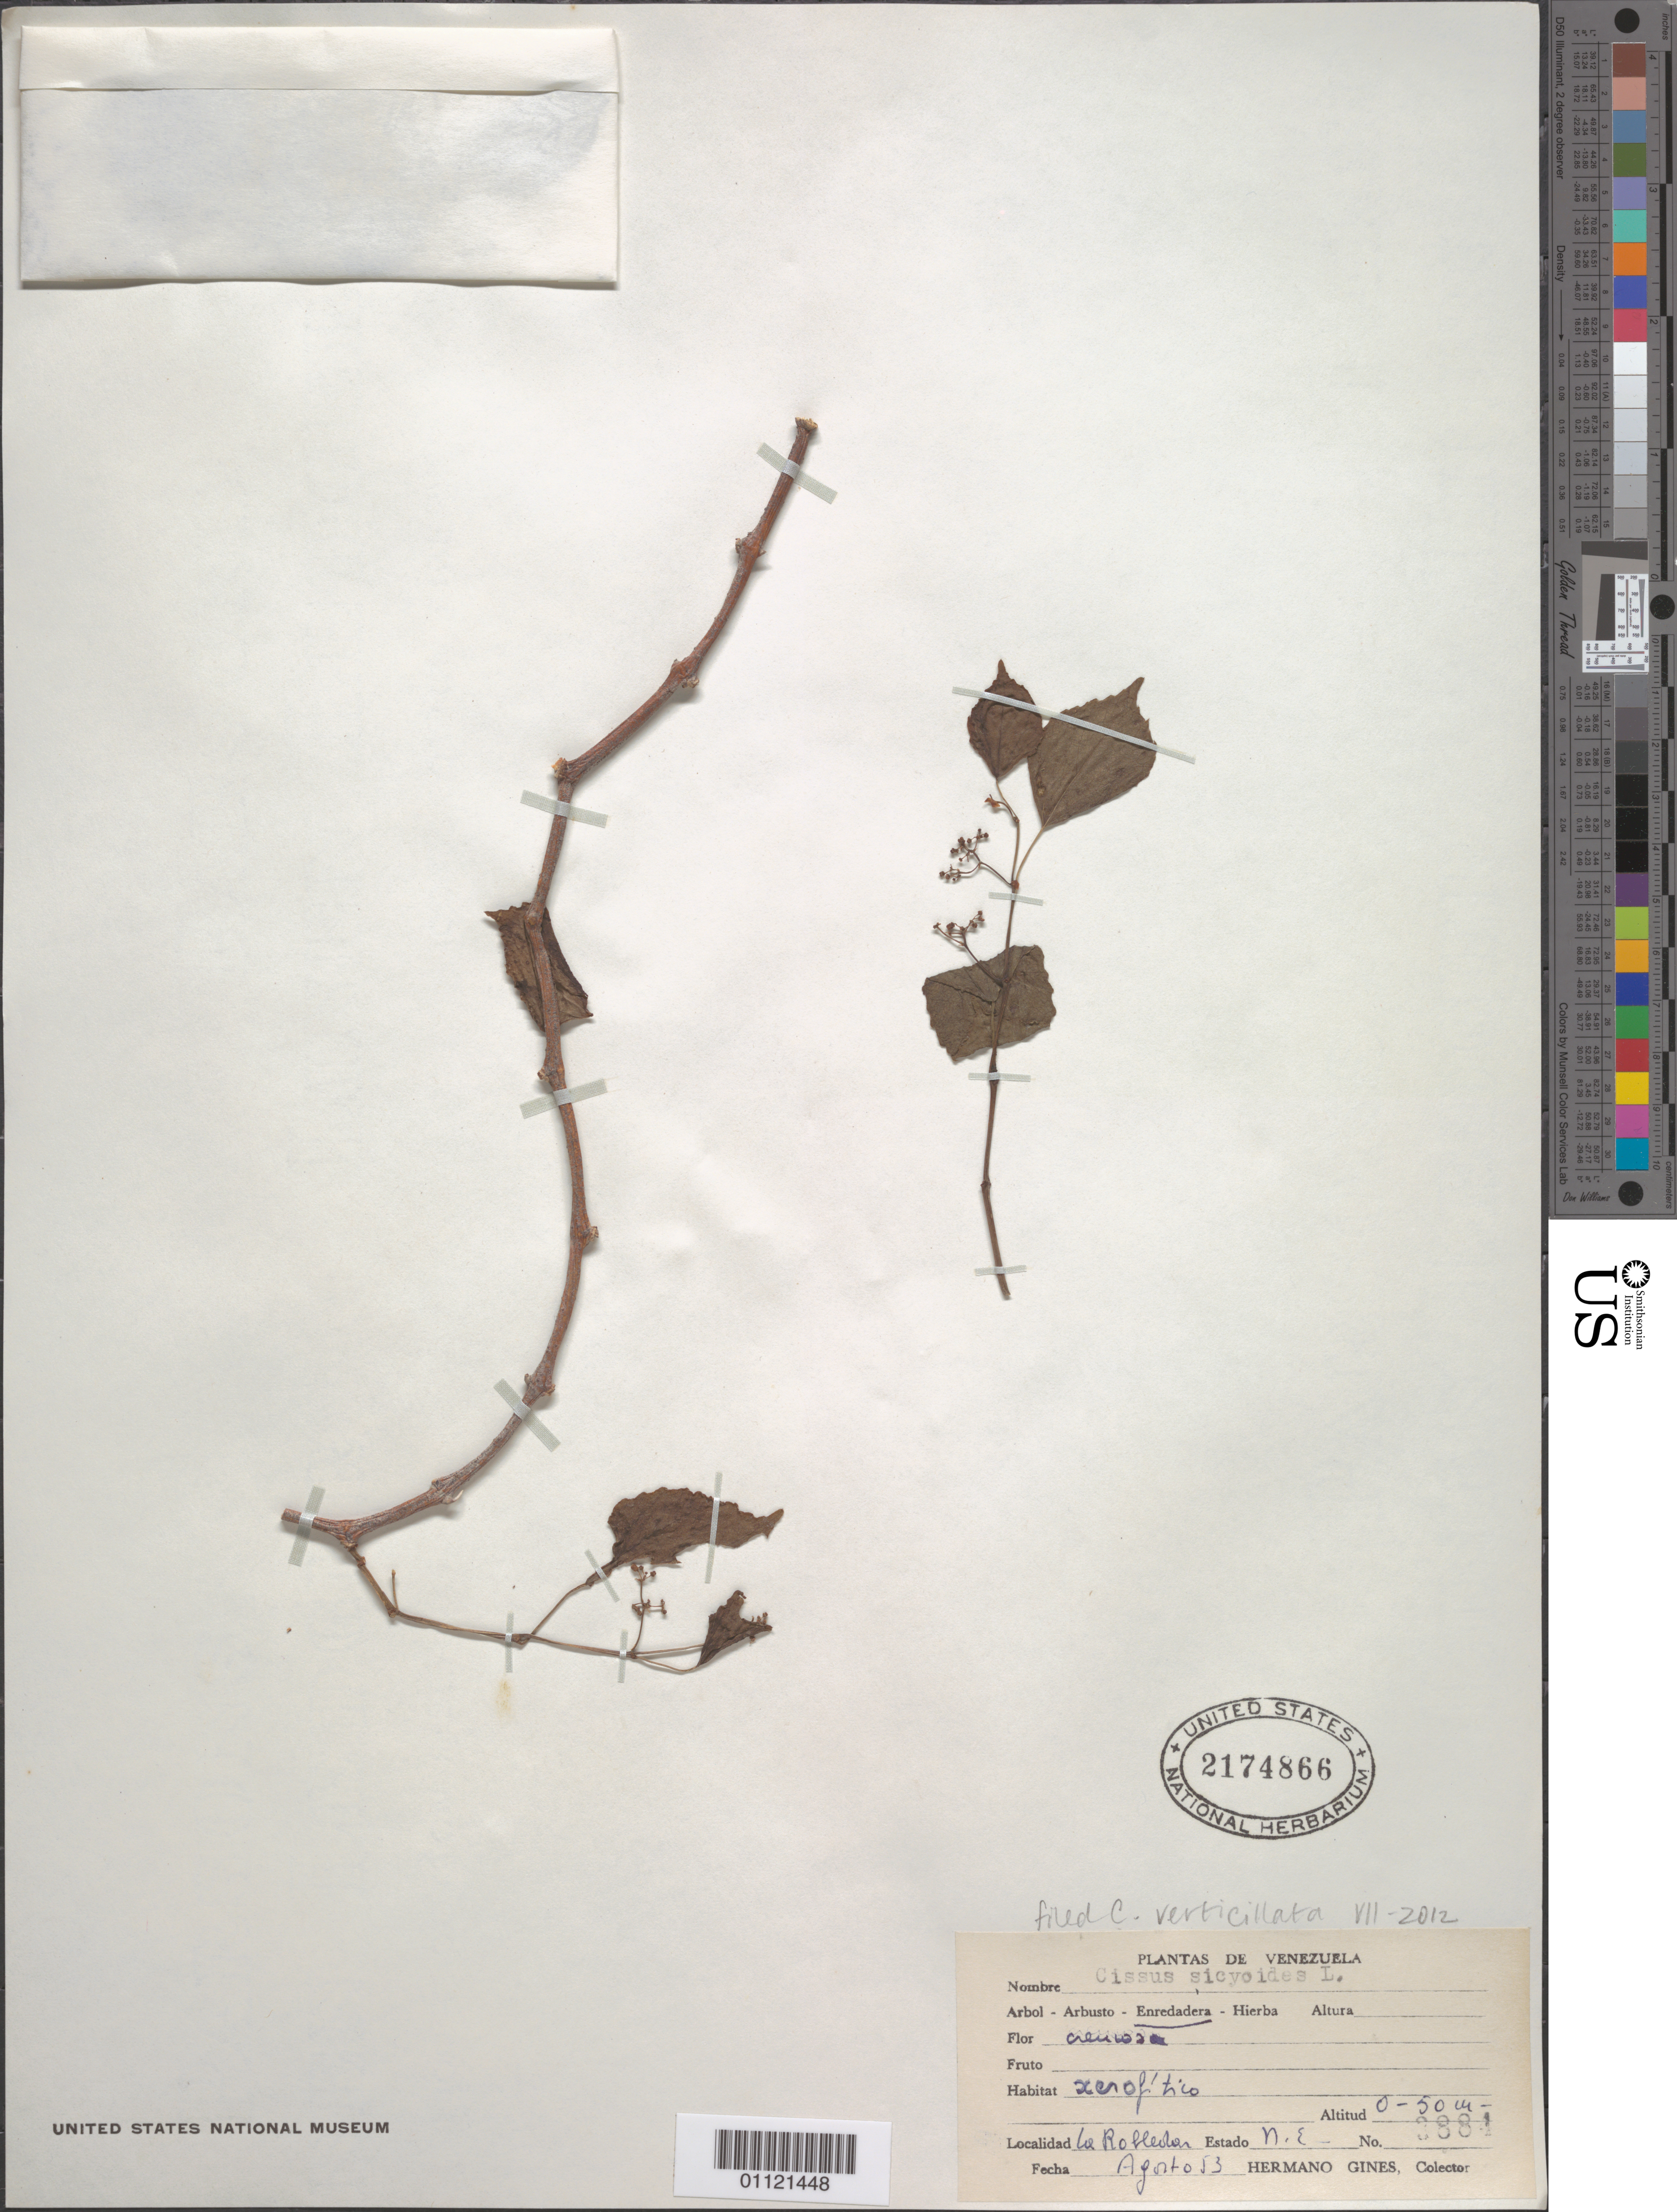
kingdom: Plantae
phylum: Tracheophyta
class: Magnoliopsida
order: Vitales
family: Vitaceae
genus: Cissus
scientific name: Cissus verticillata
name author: (L.) Nicolson & C.E. Jarvis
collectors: Bro. Gines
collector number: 3884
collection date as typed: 01 Aug 1953 to 31 Aug 1953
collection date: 1953-08-01/1953-08-31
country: Venezuela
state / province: Nueva Esparta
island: Margarita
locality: La Robledad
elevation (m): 0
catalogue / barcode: US 2174866